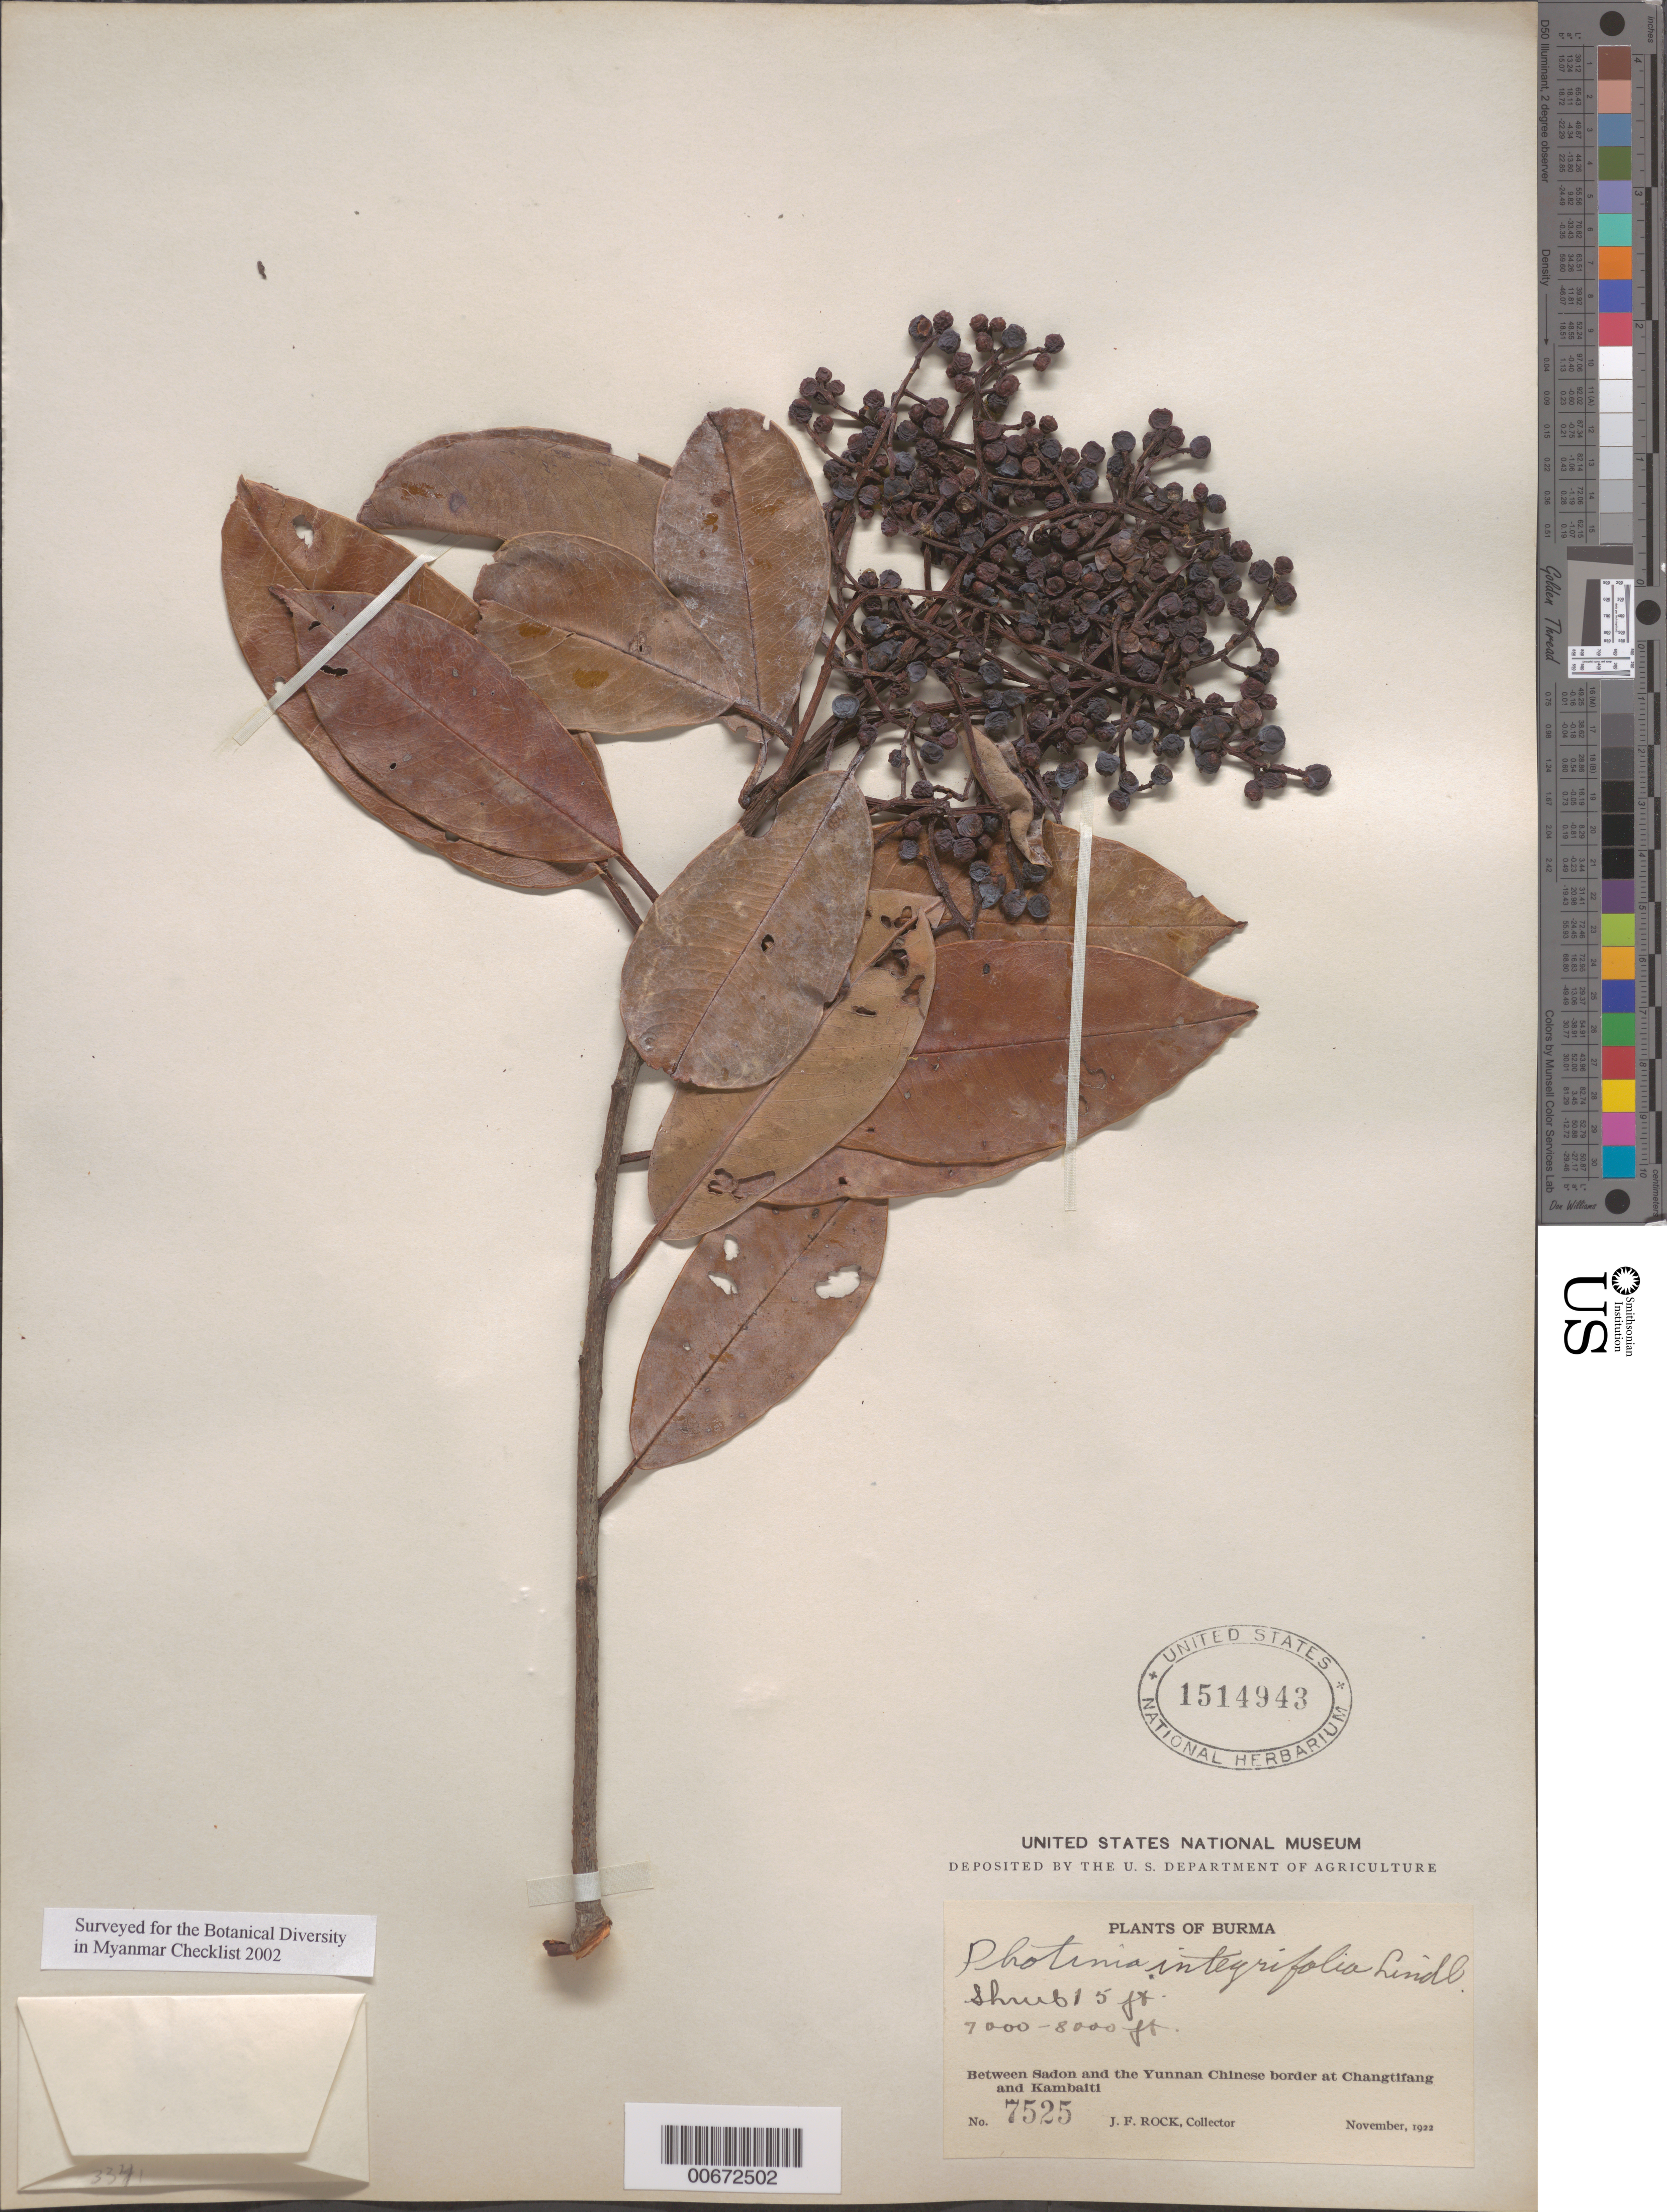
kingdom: Plantae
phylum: Tracheophyta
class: Magnoliopsida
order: Rosales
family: Rosaceae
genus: Photinia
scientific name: Photinia integrifolia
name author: Lindl.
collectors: J. F. Rock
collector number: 7525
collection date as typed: Nov 1922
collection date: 1922-11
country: Myanmar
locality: Between Sadon and the Yunnan Chinese border at Changtifang and Kambalti.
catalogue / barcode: US 1514943